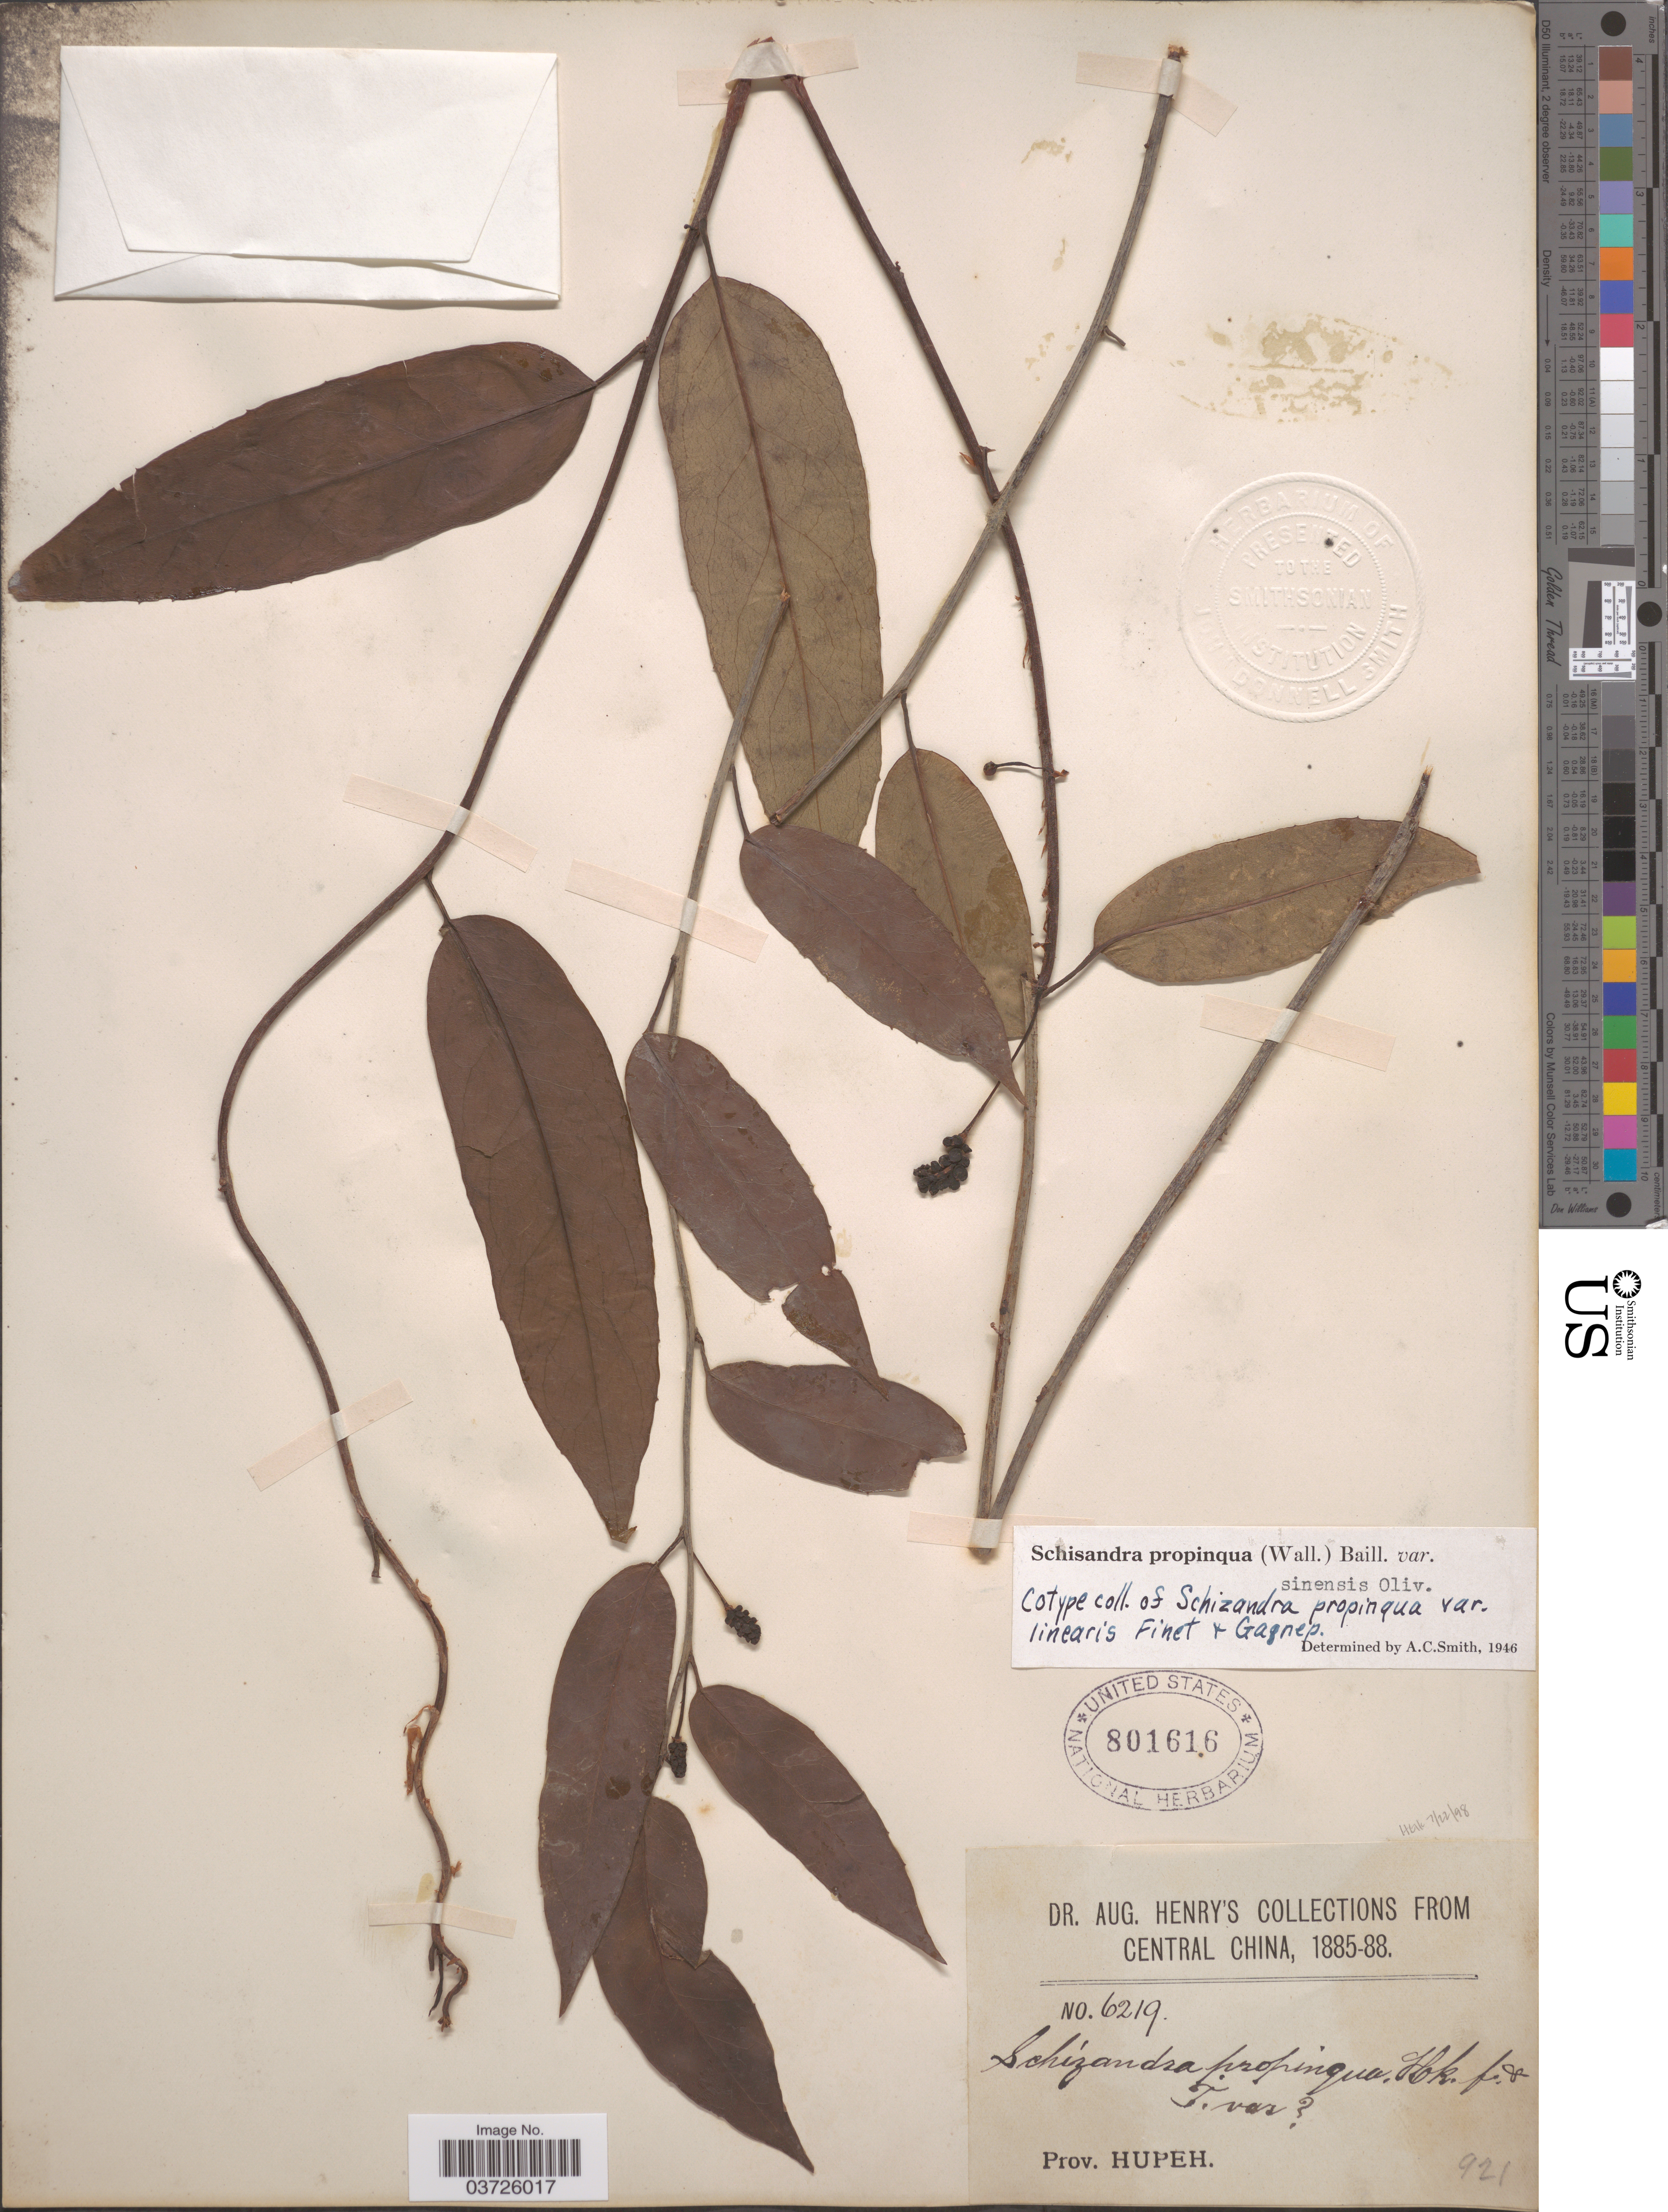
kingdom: Plantae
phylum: Tracheophyta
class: Magnoliopsida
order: Austrobaileyales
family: Schisandraceae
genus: Schisandra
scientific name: Schisandra propinqua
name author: (Wall.) Baill.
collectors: A. Henry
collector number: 6219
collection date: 1885/1888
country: China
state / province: Hubei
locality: Central China. Prov. Hupeh.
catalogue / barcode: US 801616